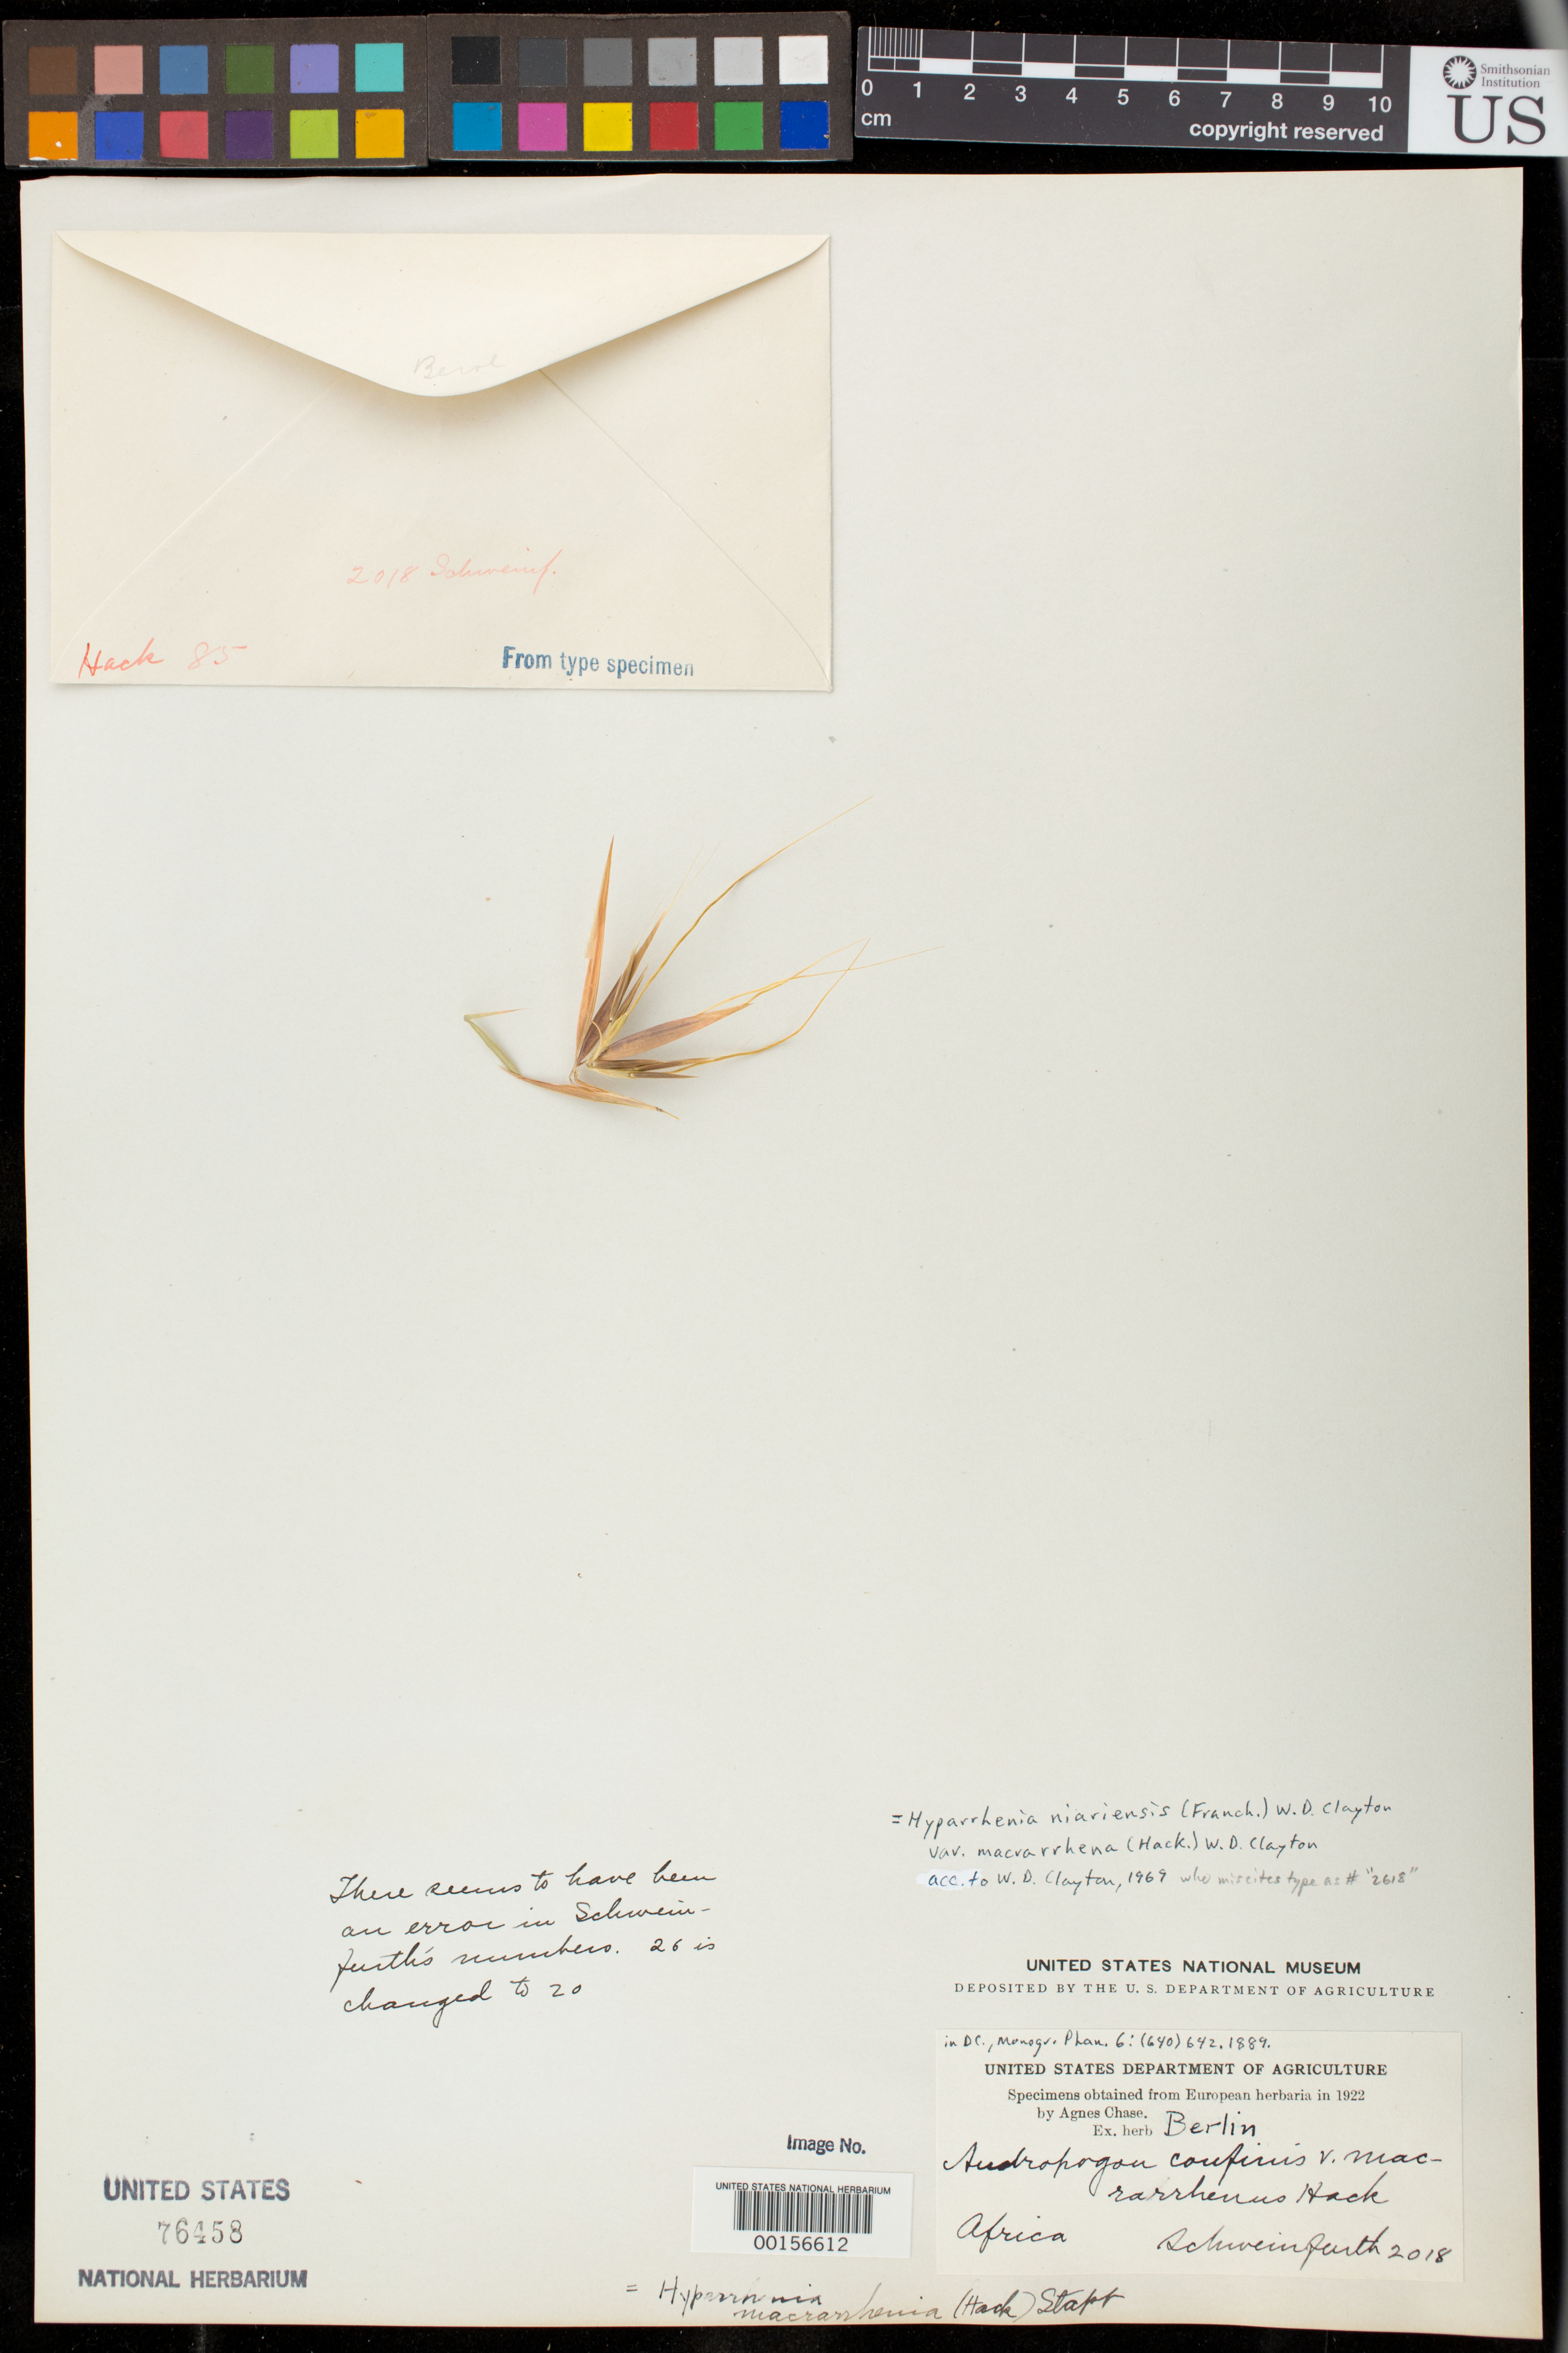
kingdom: Plantae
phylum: Tracheophyta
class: Liliopsida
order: Poales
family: Poaceae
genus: Andropogon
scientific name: Andropogon confinis var. macrarrhenus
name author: Hack.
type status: Isotype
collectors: G. A. Schweinfurth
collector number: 2018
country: Sudan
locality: In Terra Trib. Bongo ad Sabbi.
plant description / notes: Fragmentary material of type specimen ex herb. Berlin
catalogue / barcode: US 76458